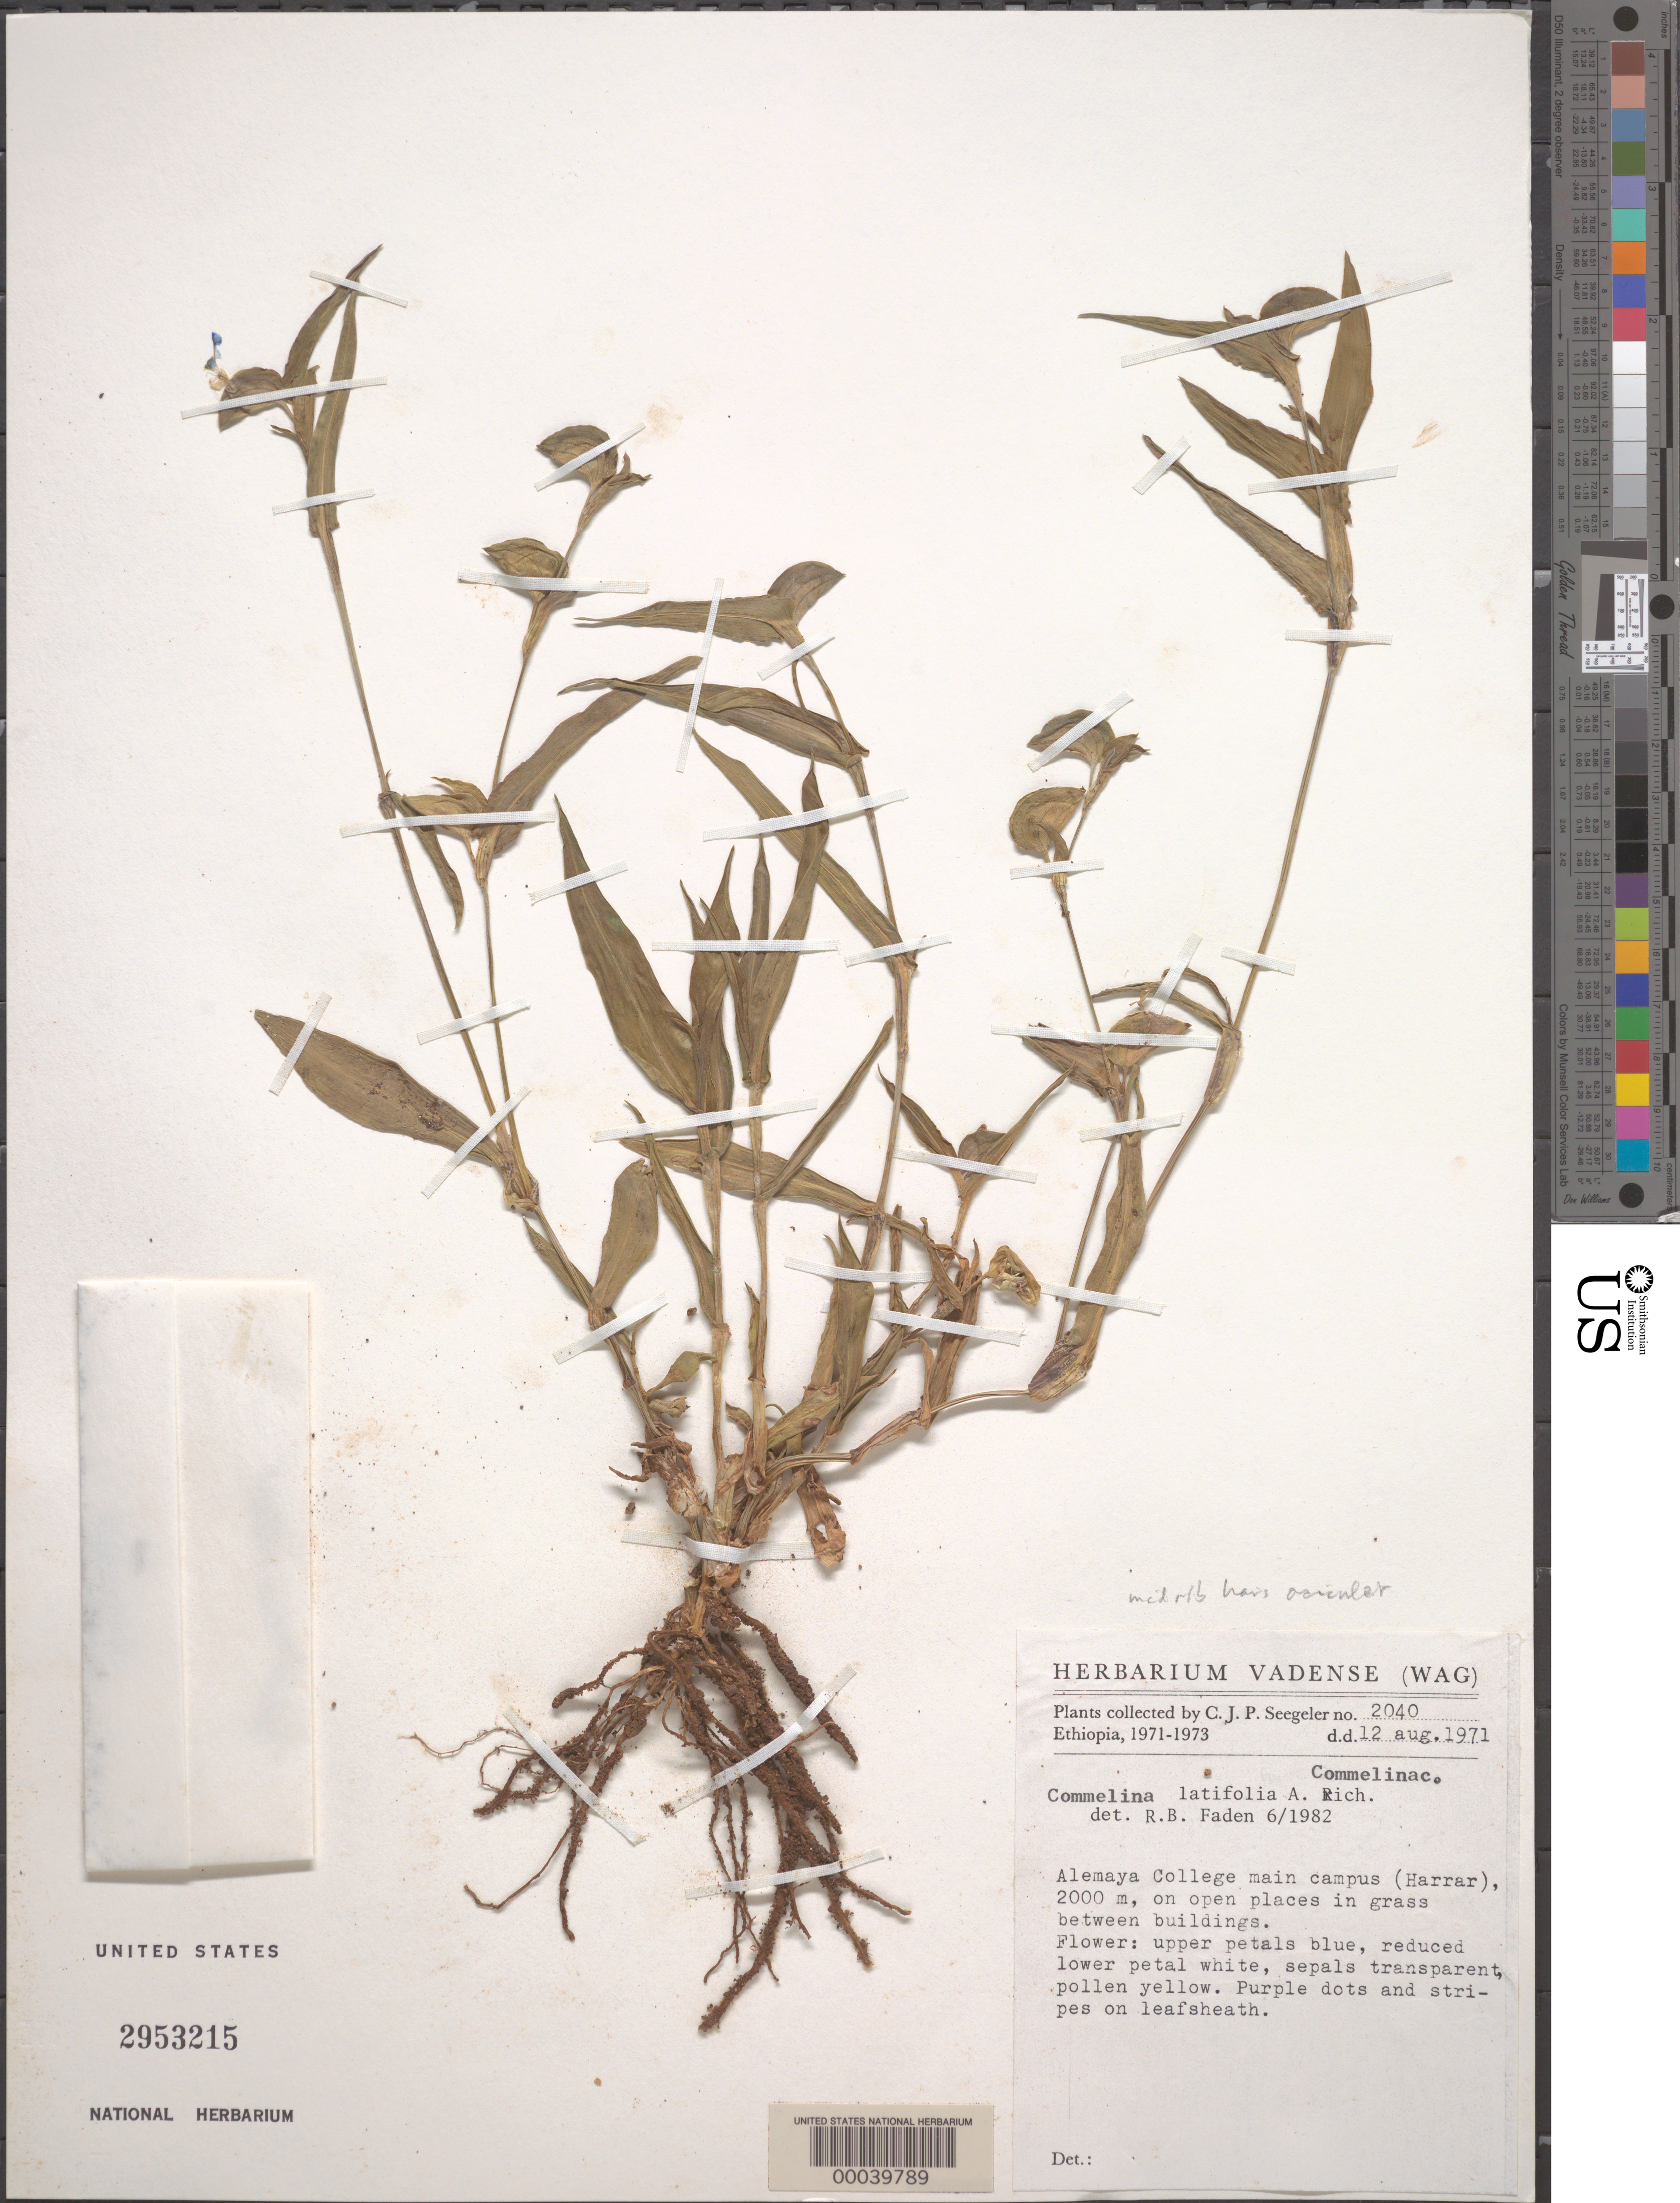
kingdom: Plantae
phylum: Tracheophyta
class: Liliopsida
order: Commelinales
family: Commelinaceae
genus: Commelina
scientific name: Commelina latifolia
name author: Hochst. ex A. Rich.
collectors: C. Seegeler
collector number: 2040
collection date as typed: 12 Aug 1971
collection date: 1971-08-12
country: Ethiopia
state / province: Harari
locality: Harrar; alemaya college main campus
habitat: Open grass between buildings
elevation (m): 2000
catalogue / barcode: US 2953215